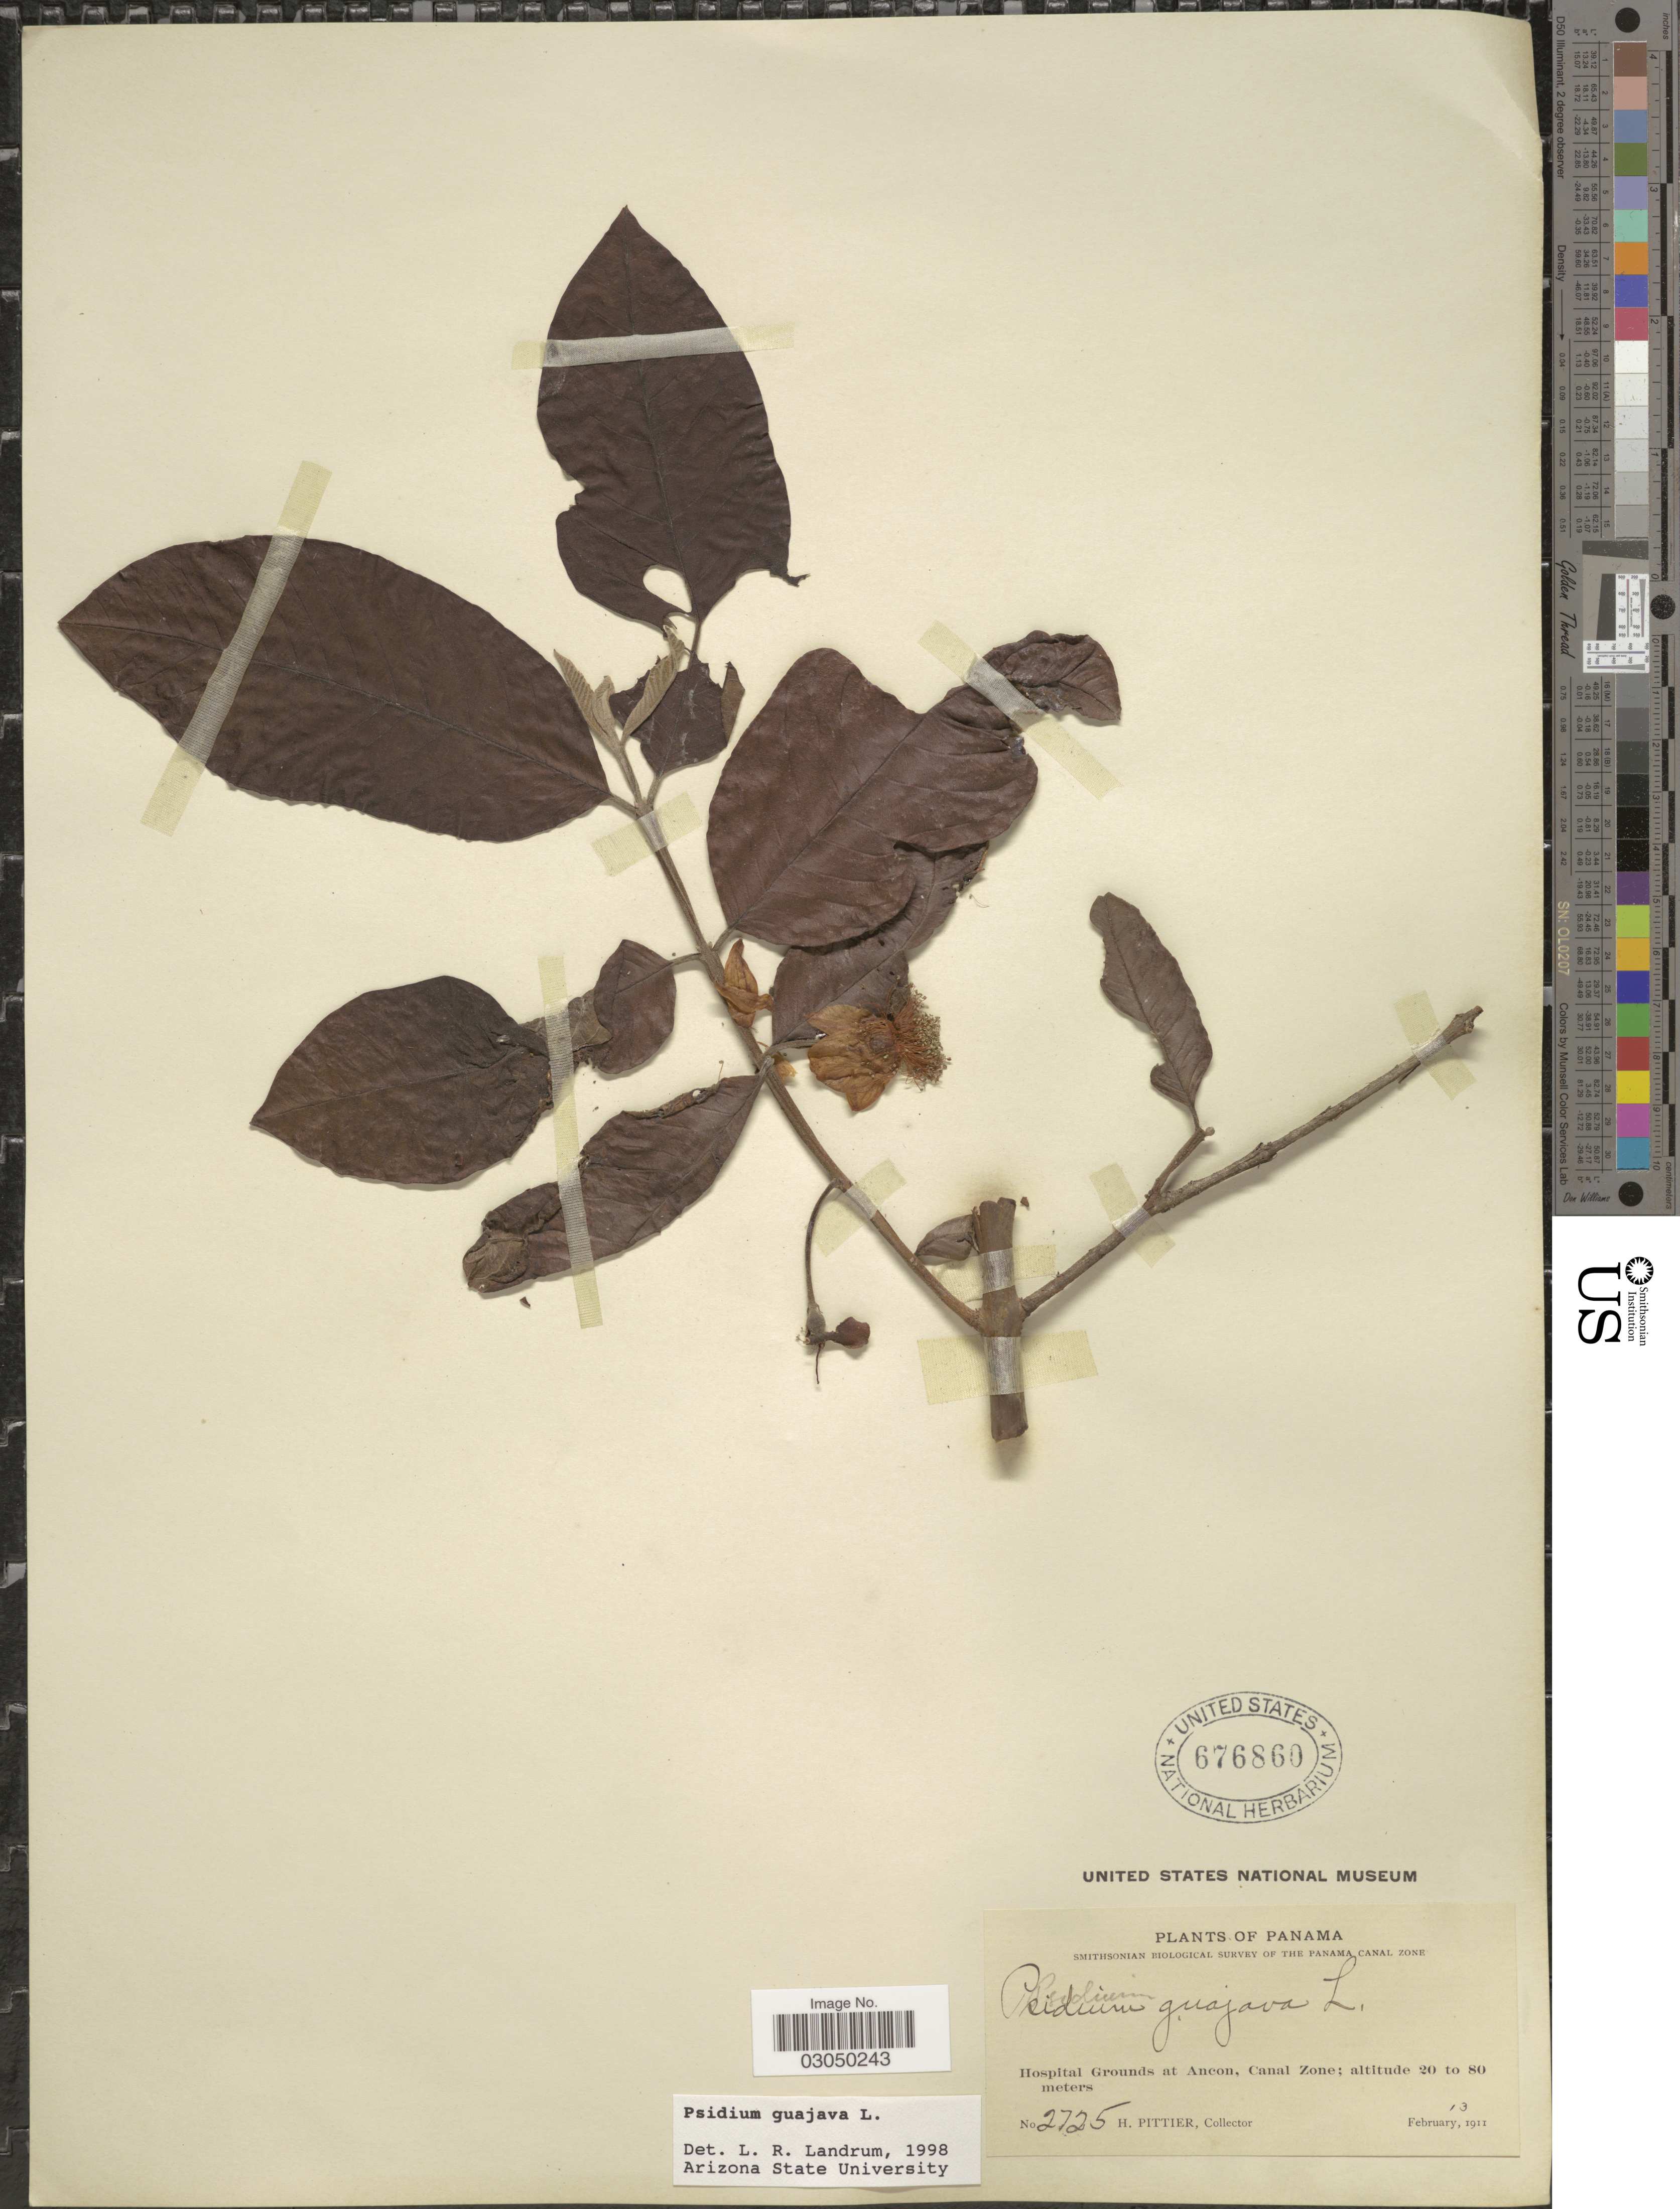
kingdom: Plantae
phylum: Tracheophyta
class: Magnoliopsida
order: Myrtales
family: Myrtaceae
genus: Psidium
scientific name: Psidium guajava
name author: L.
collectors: H. F. Pittier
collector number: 2725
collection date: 1911-02-13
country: Panama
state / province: Colón / Panamá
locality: Hospital Grounds at Ancon, Canal Zone.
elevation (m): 20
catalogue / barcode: US 676860